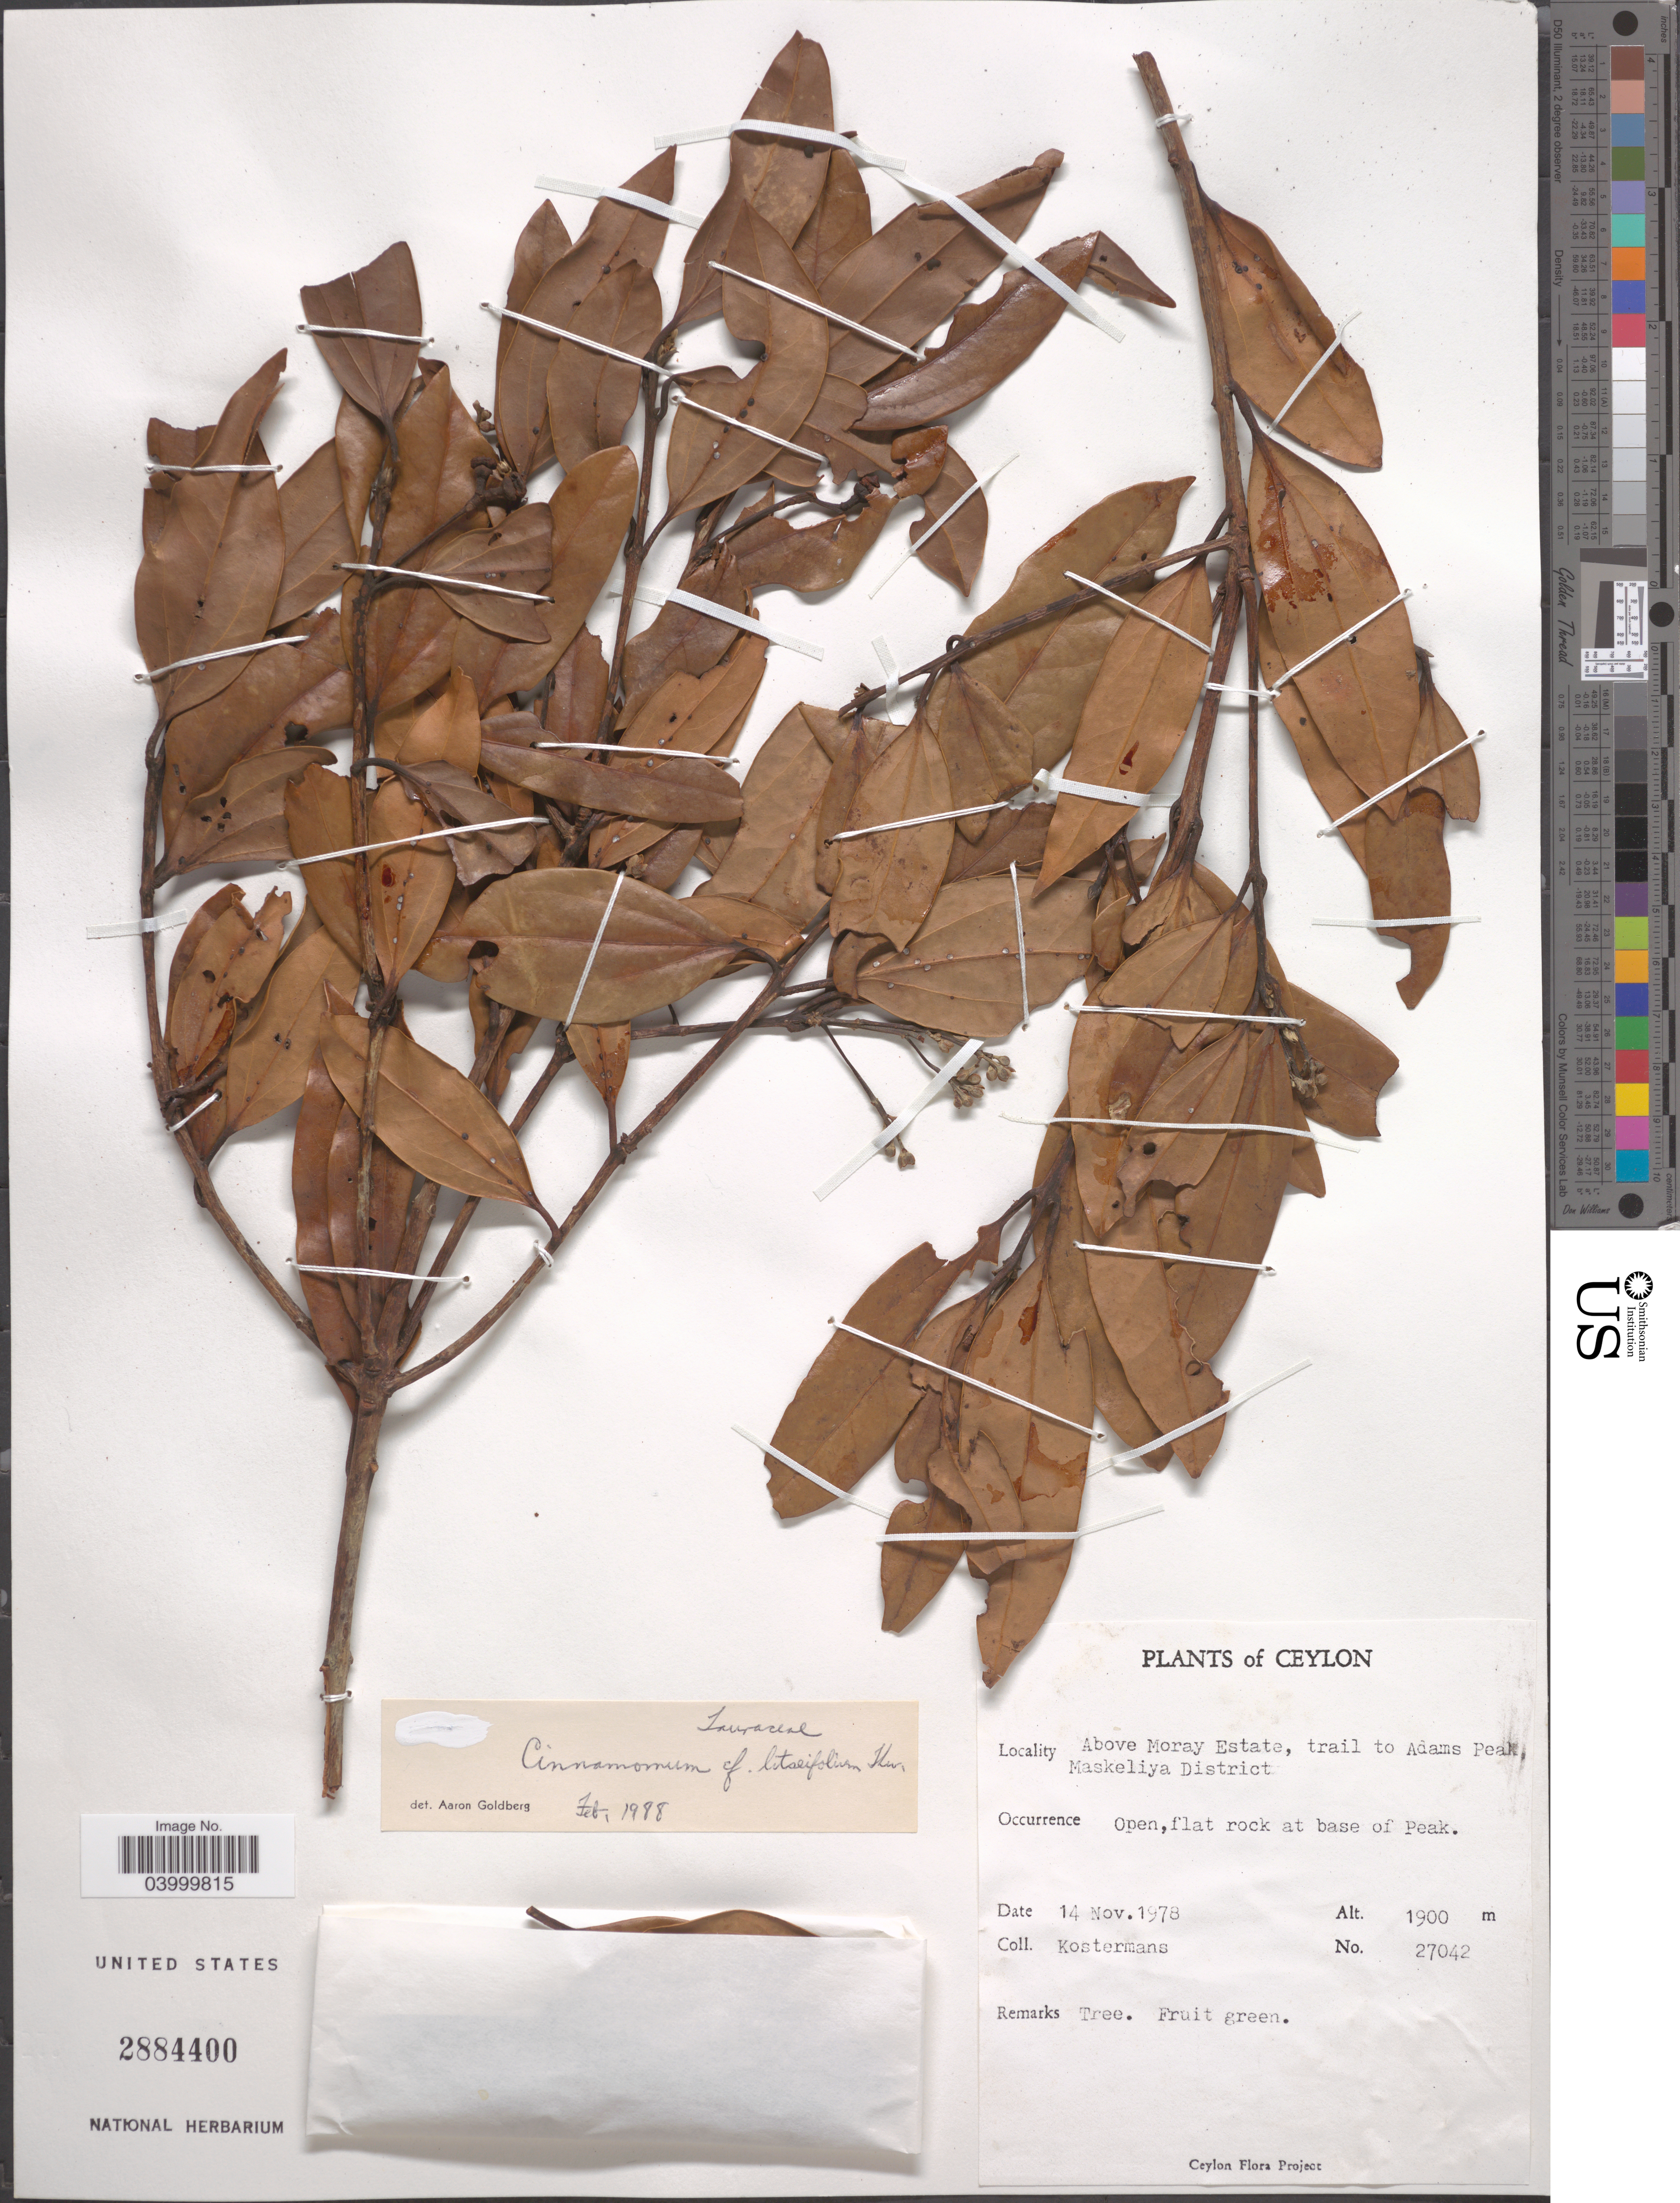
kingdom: Plantae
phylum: Tracheophyta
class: Magnoliopsida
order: Laurales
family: Lauraceae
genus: Cinnamomum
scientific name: Cinnamomum litsaeifolium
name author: Thwaites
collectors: Kostermans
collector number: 27042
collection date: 1978-11-14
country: Sri Lanka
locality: Ceylon. Above Moray Estate, trail to Adams Peak, Maskeliya District.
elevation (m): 1900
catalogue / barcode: US 2884400